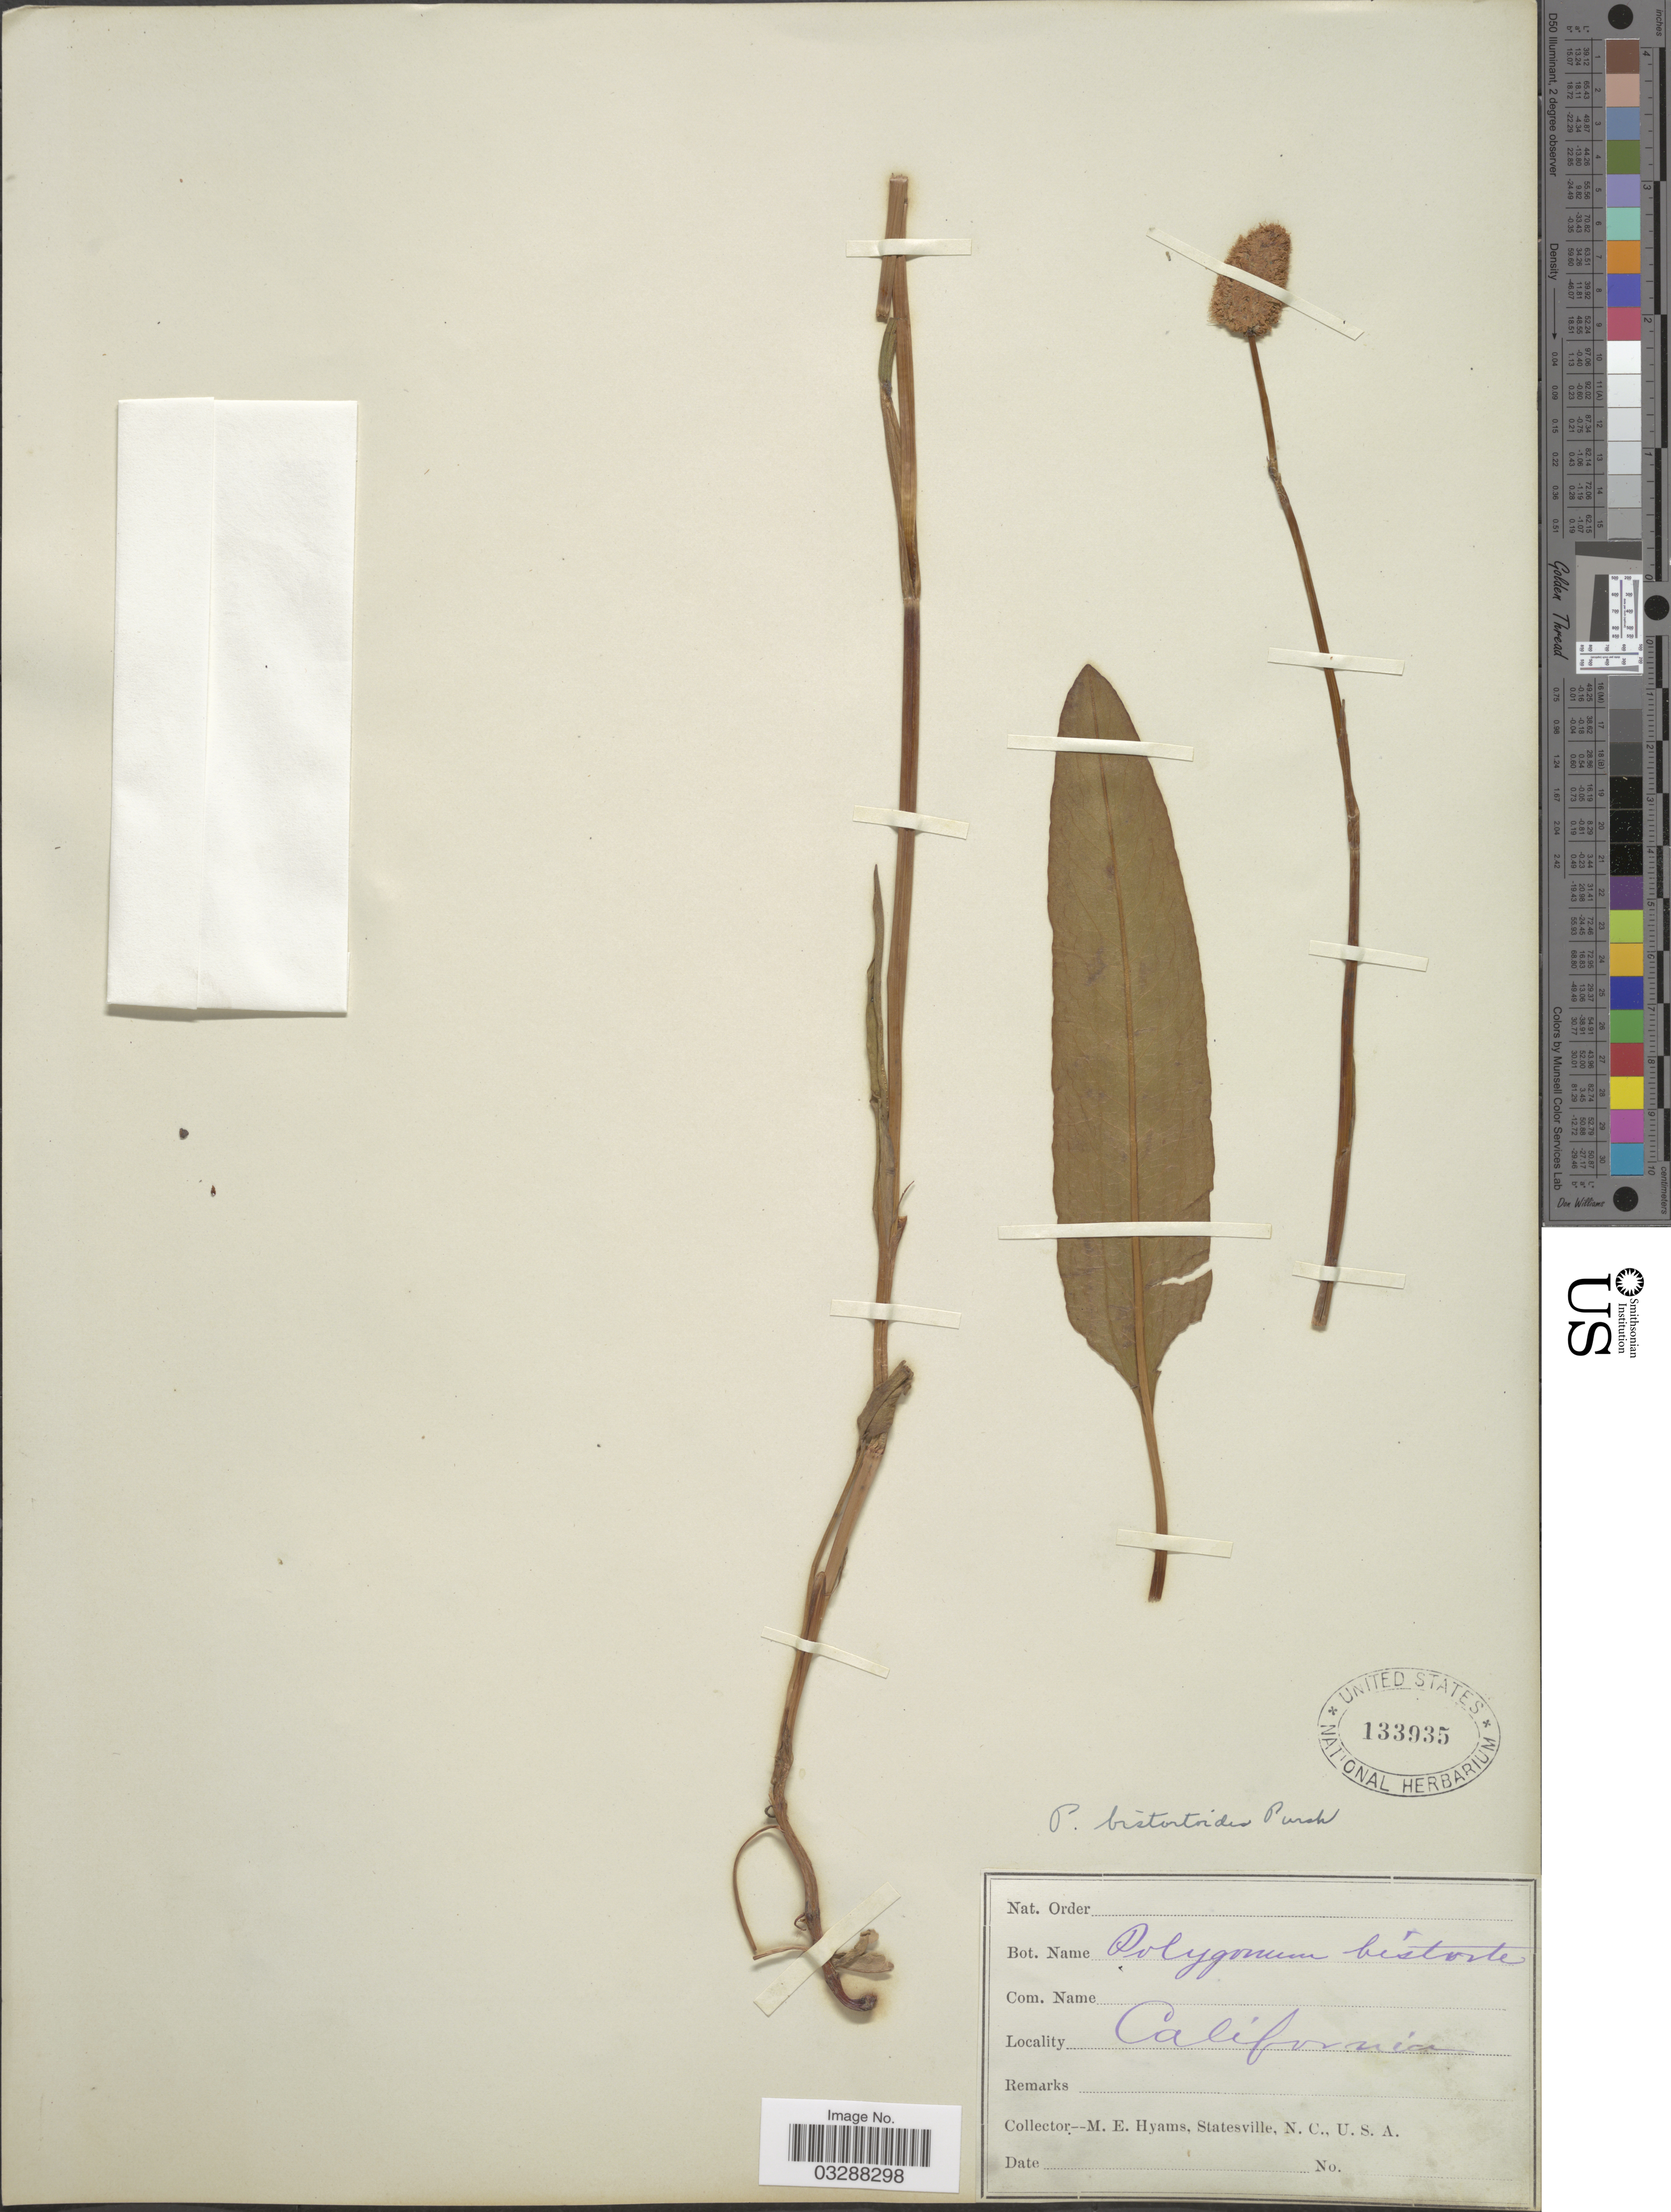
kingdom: Plantae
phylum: Tracheophyta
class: Magnoliopsida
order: Caryophyllales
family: Polygonaceae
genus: Bistorta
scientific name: Bistorta bistortoides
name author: (Pursh) Small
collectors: M. E. Hyams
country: United States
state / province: California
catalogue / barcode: US 133935